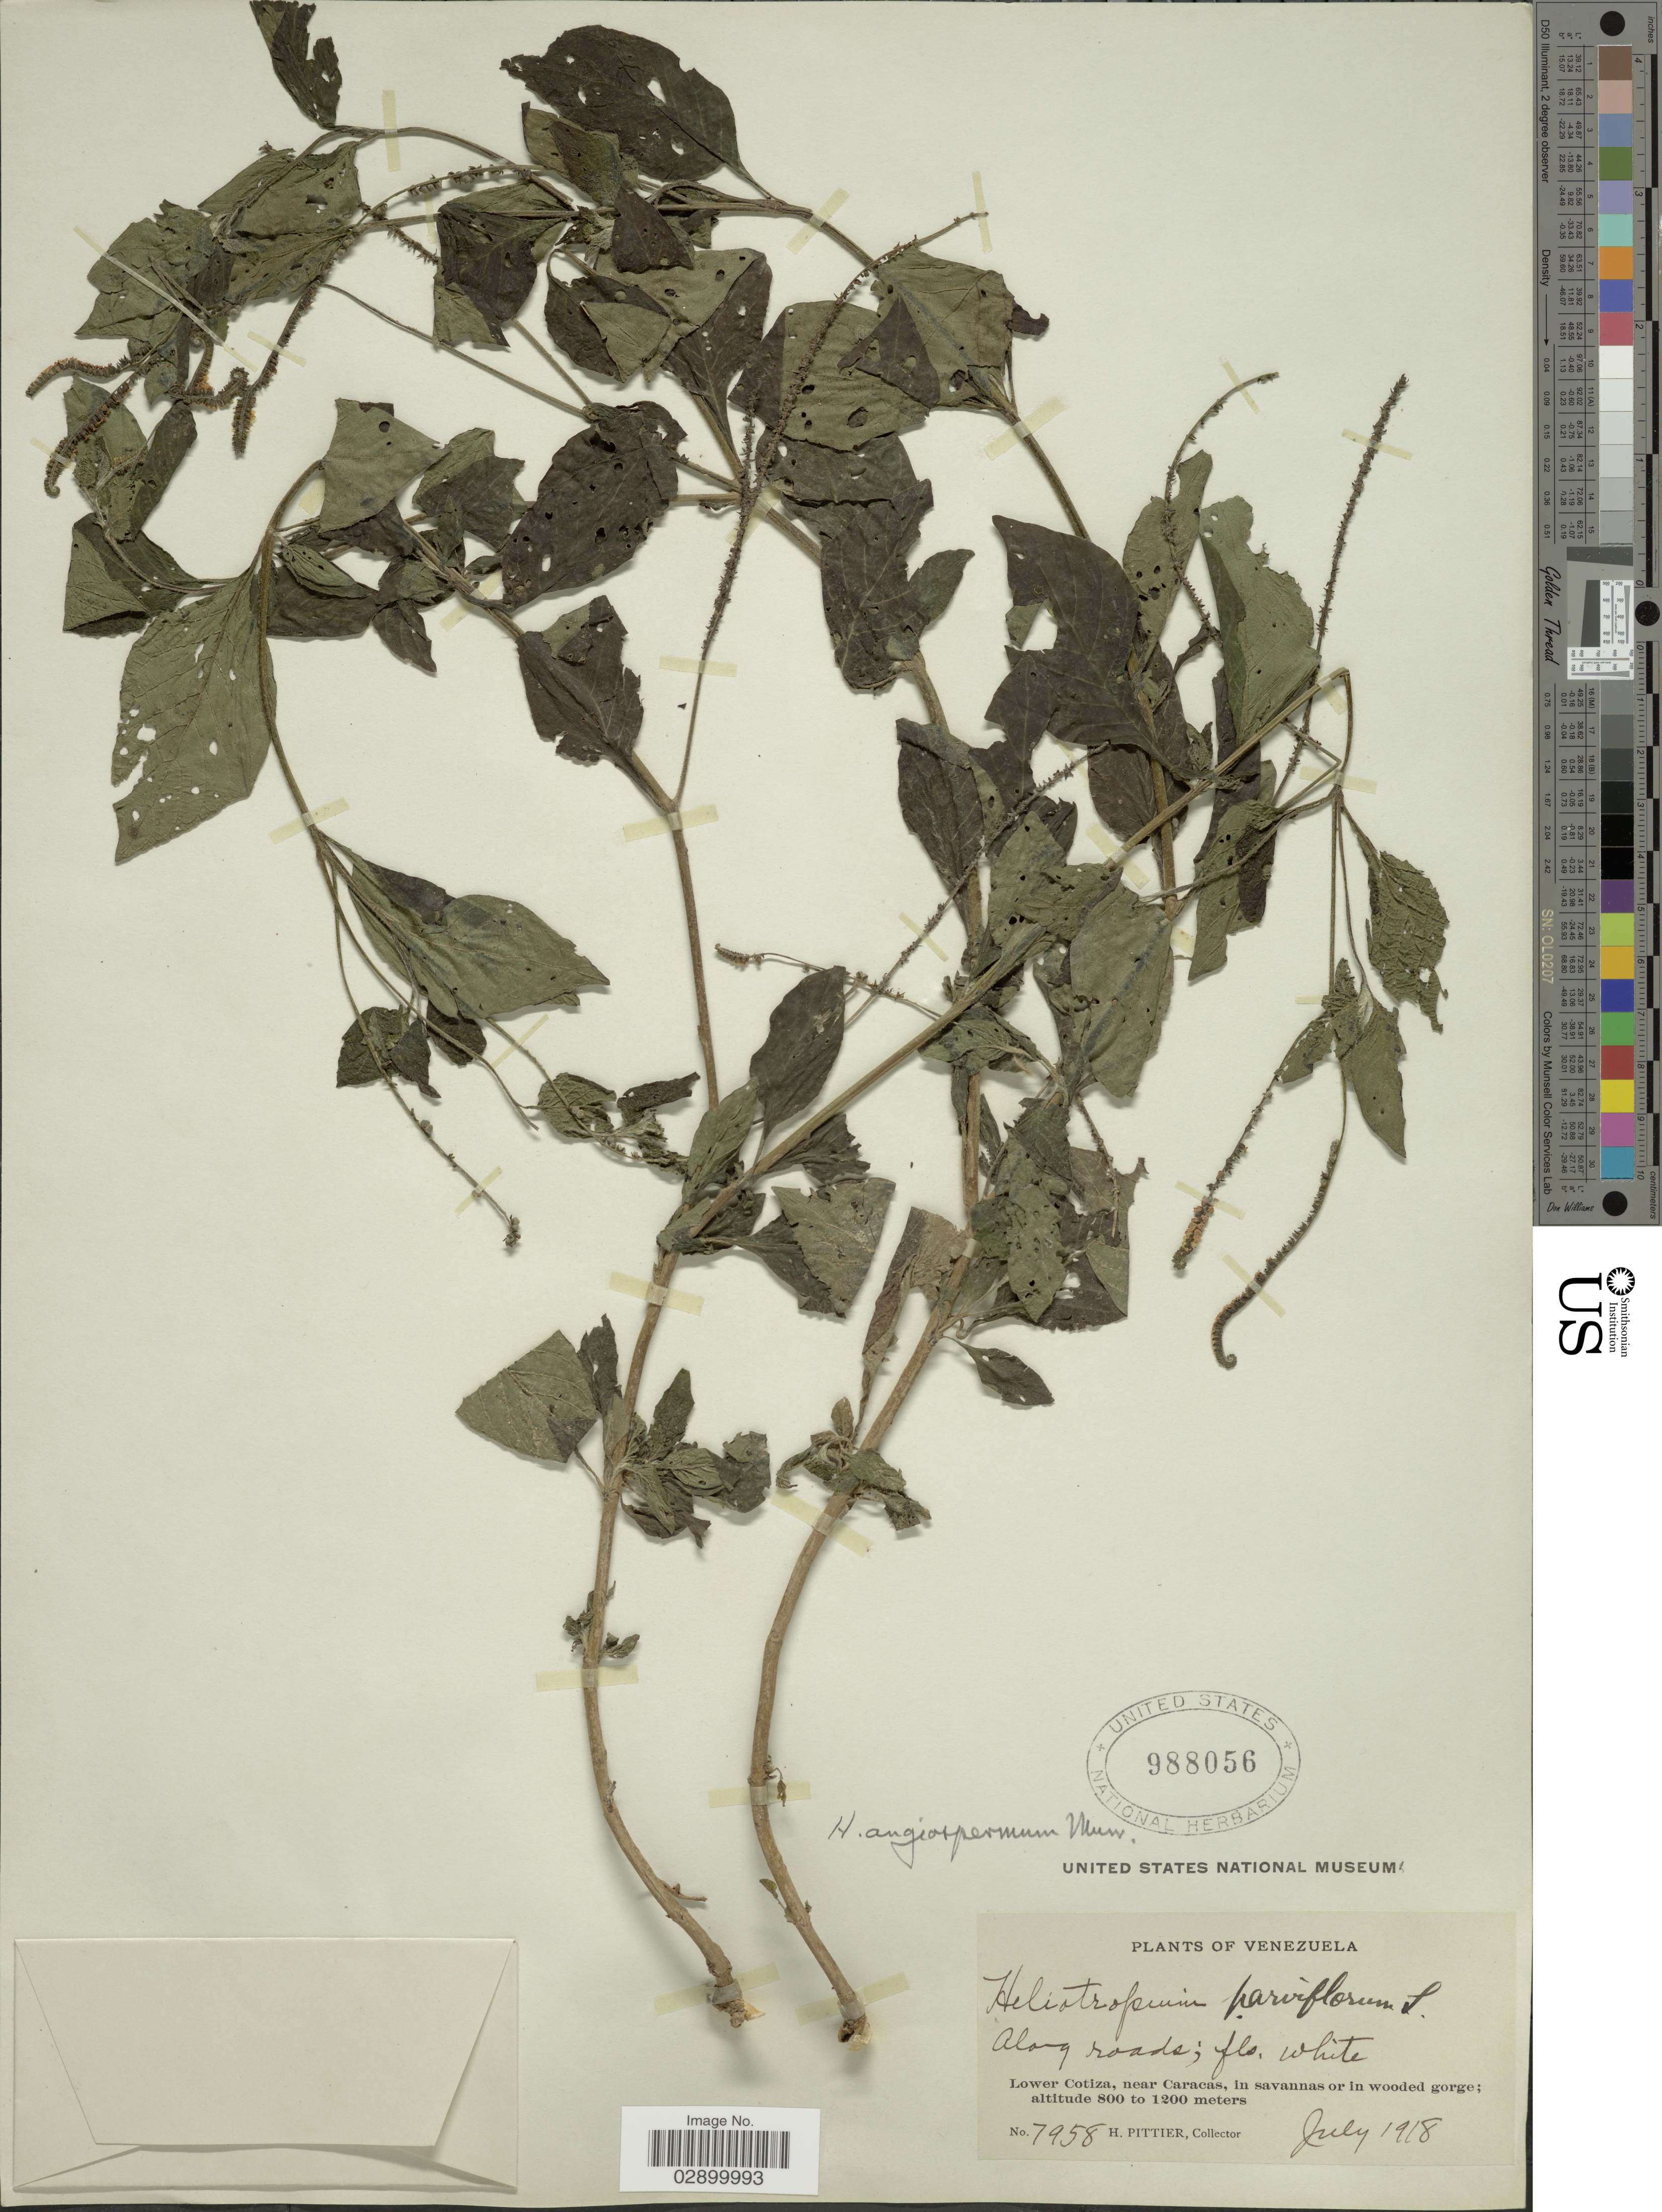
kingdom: Plantae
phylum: Tracheophyta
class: Magnoliopsida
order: Boraginales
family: Heliotropiaceae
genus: Heliotropium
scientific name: Heliotropium angiospermum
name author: Murray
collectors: H. F. Pittier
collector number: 7958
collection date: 1918-07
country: Venezuela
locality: Lower Cotiza, near Caracas.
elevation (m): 800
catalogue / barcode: US 988056